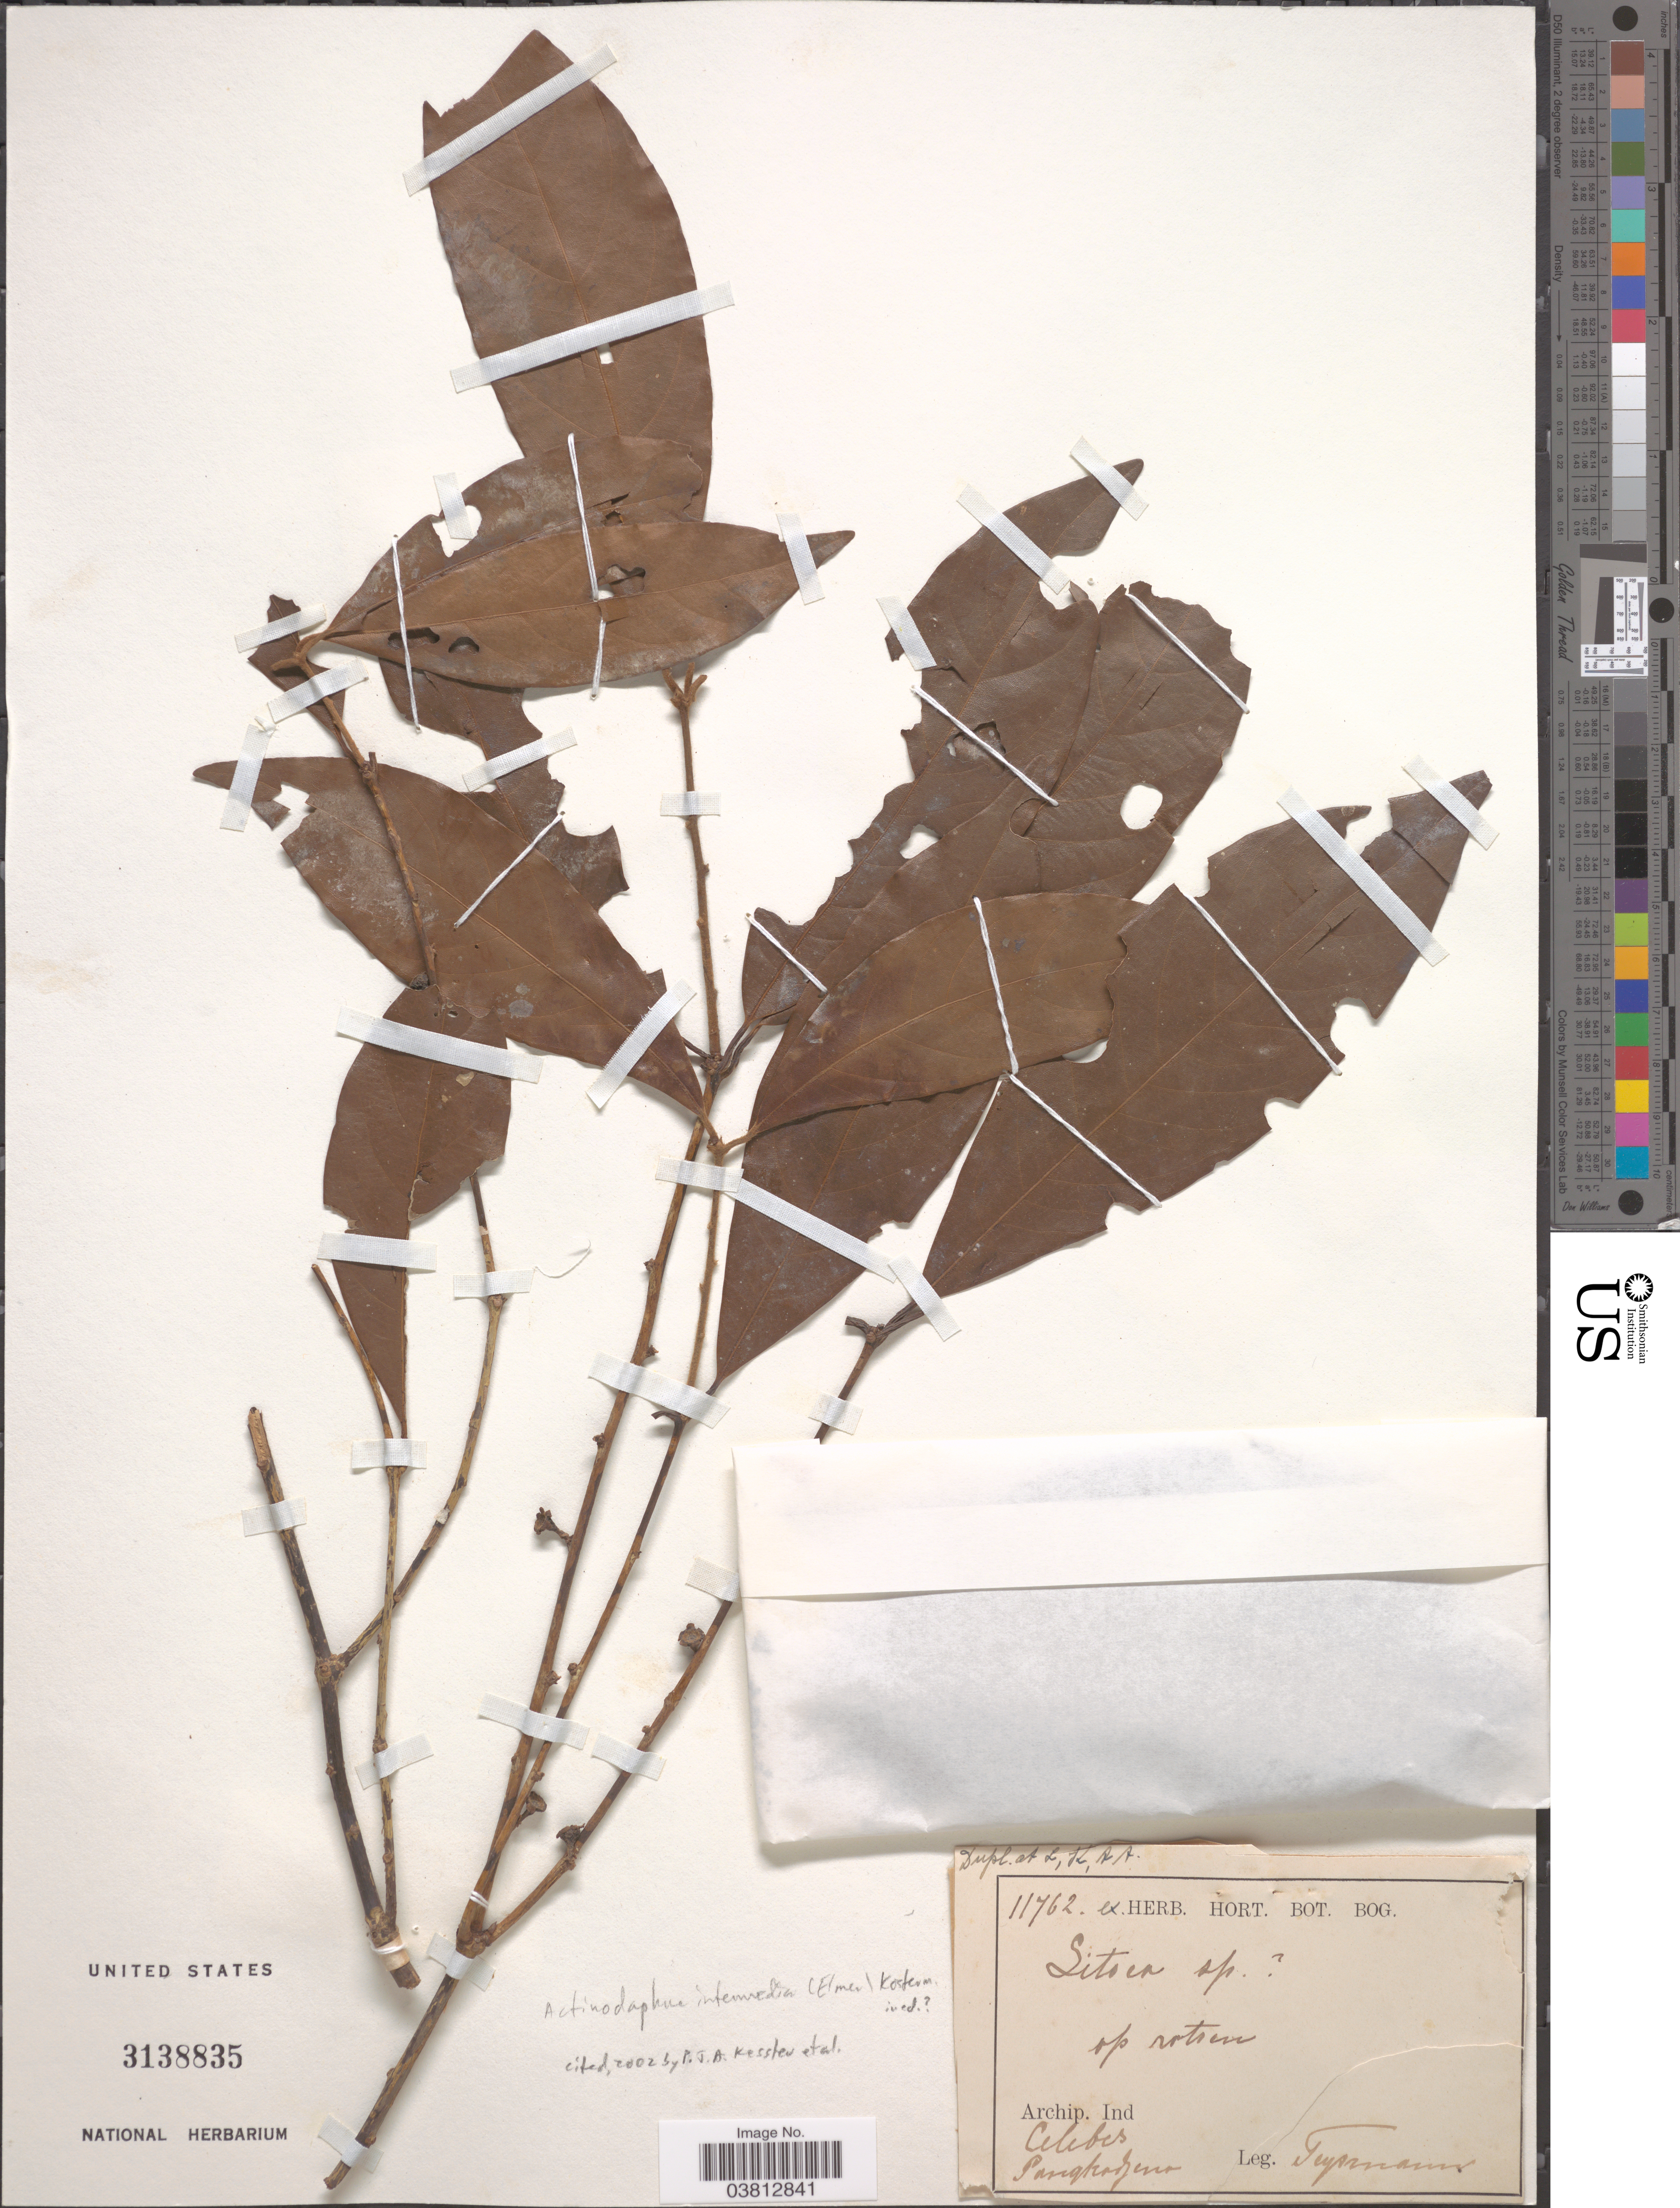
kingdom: Plantae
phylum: Tracheophyta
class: Magnoliopsida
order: Laurales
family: Lauraceae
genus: Neolitsea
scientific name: Neolitsea intermedia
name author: Elmer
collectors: Teysmann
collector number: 11762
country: Indonesia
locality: Archip. Ind. Celebes. Pangkadjim.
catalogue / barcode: US 3138835